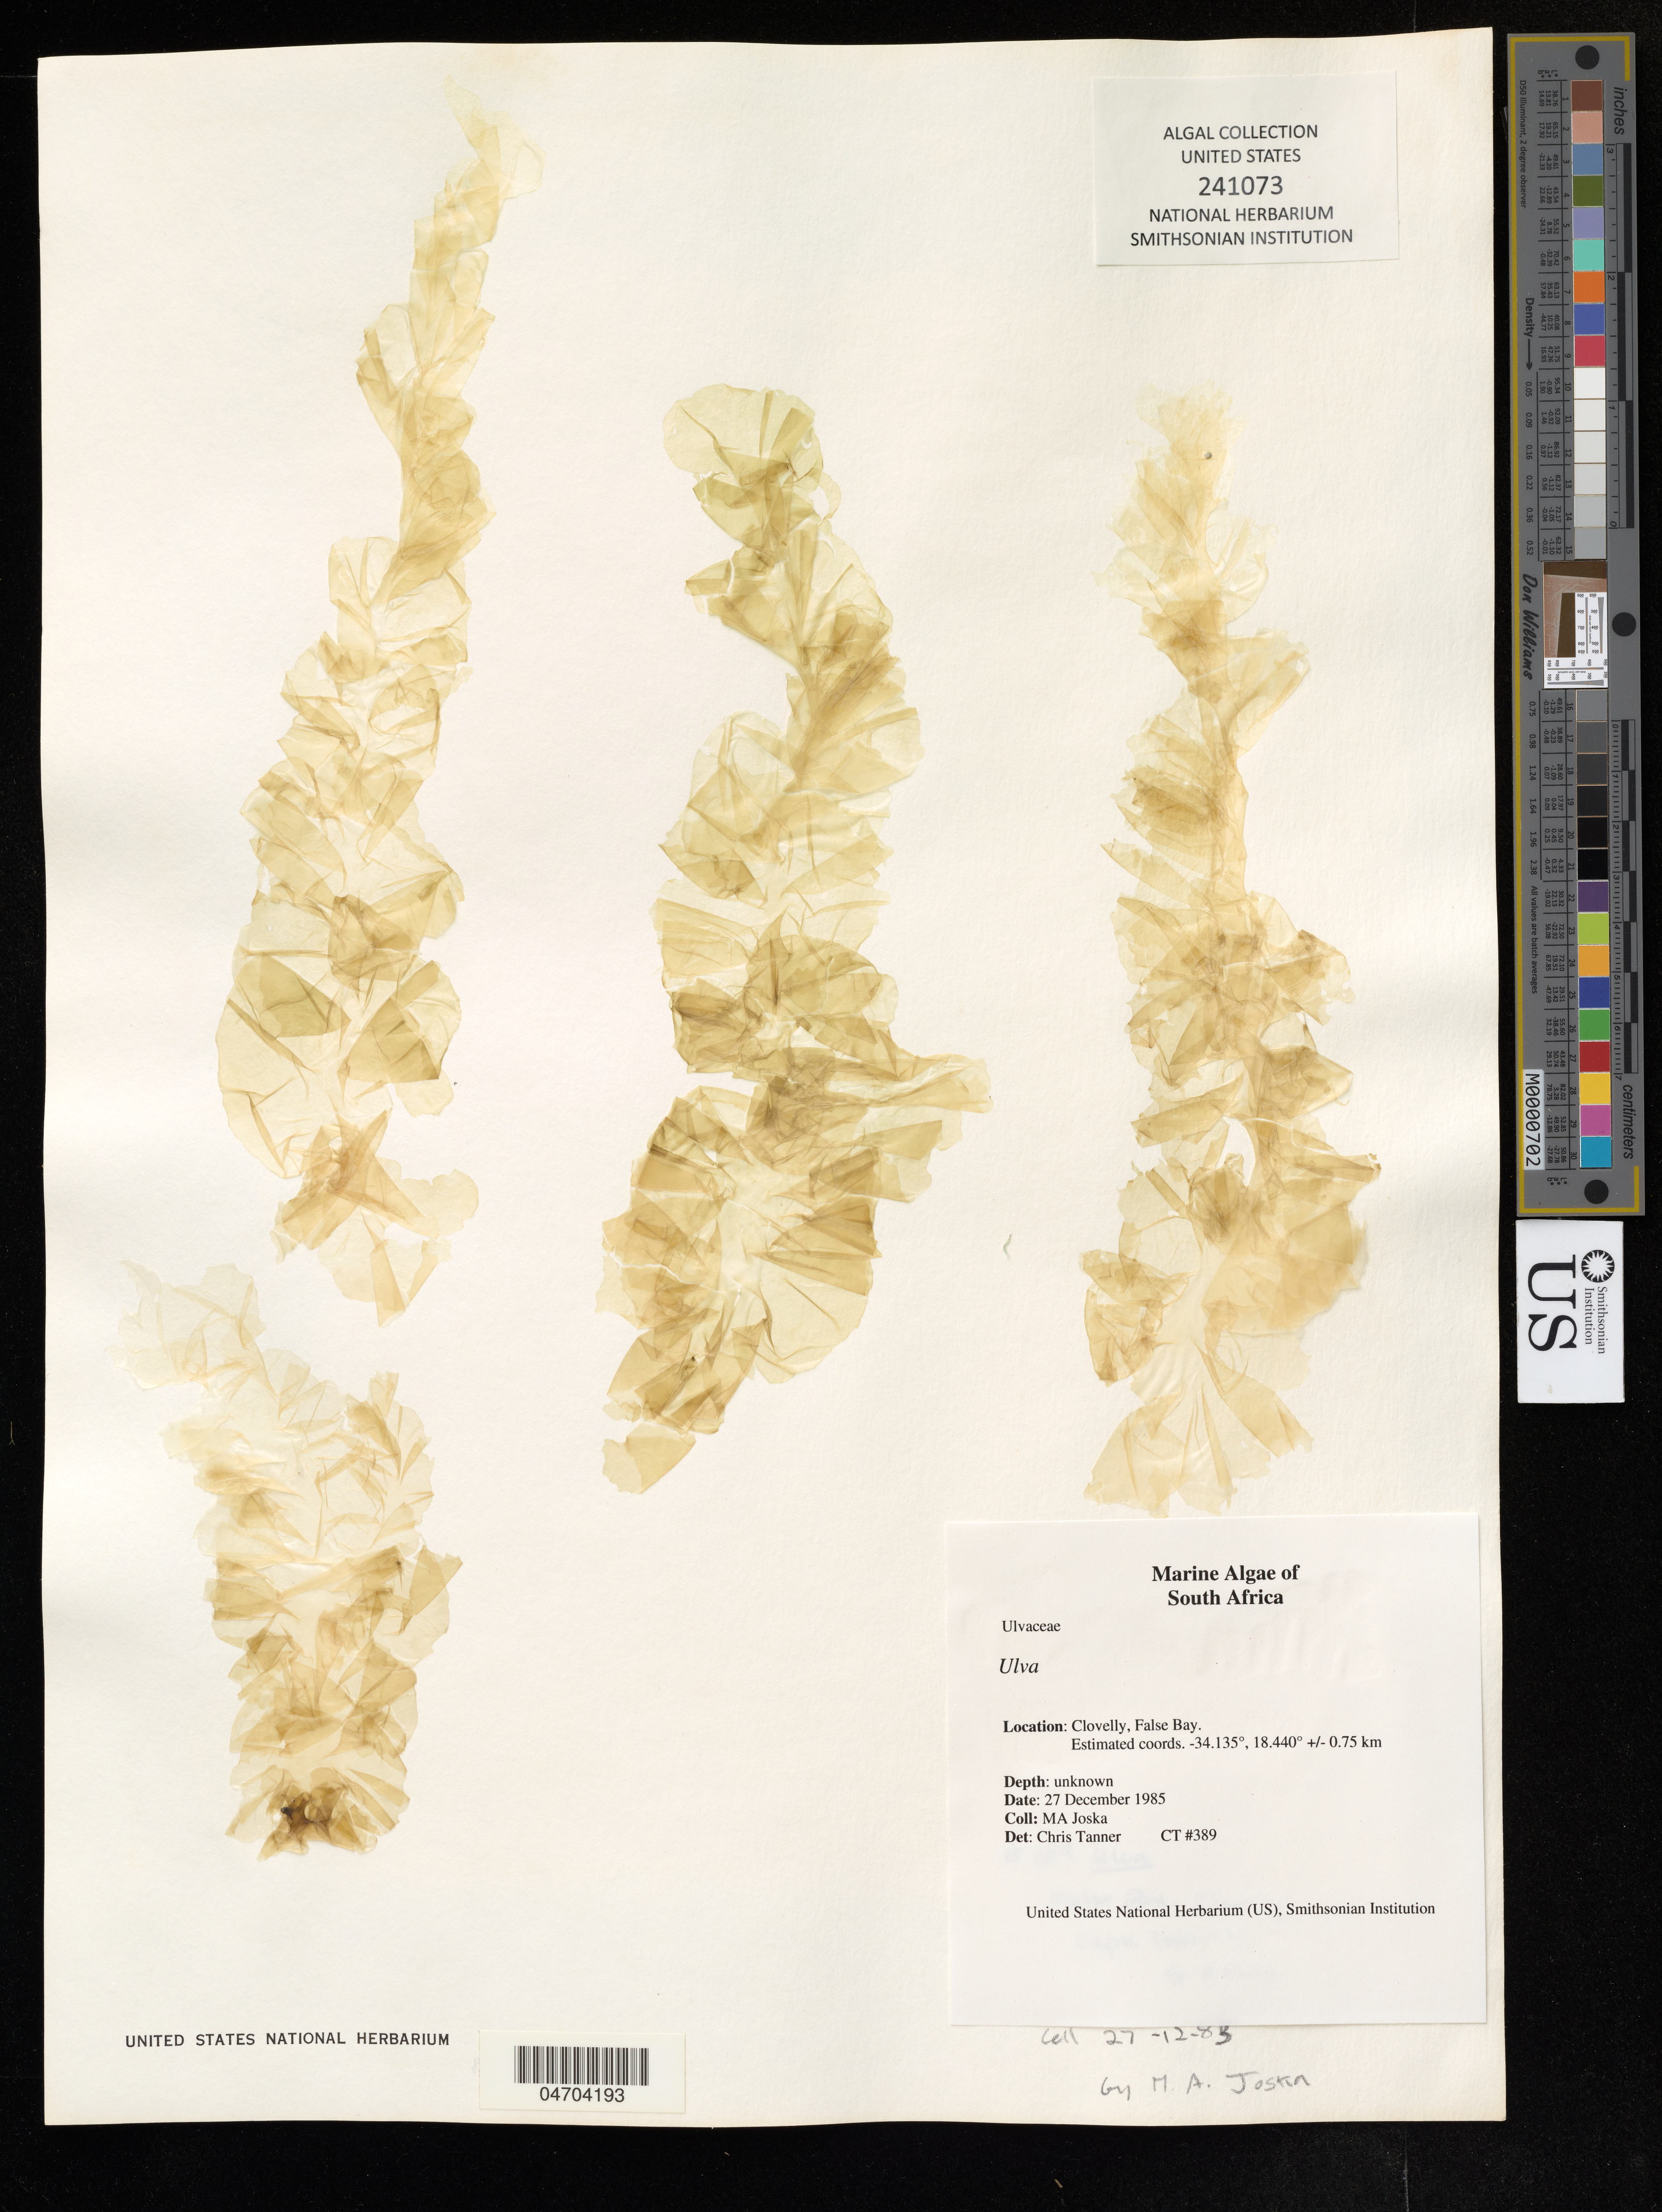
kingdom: Plantae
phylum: Chlorophyta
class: Ulvophyceae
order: Ulvales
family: Ulvaceae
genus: Ulva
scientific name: Ulva sp.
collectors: M. Joska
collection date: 1985-12-27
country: South Africa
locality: Clovelly, False Bay.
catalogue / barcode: US 241073